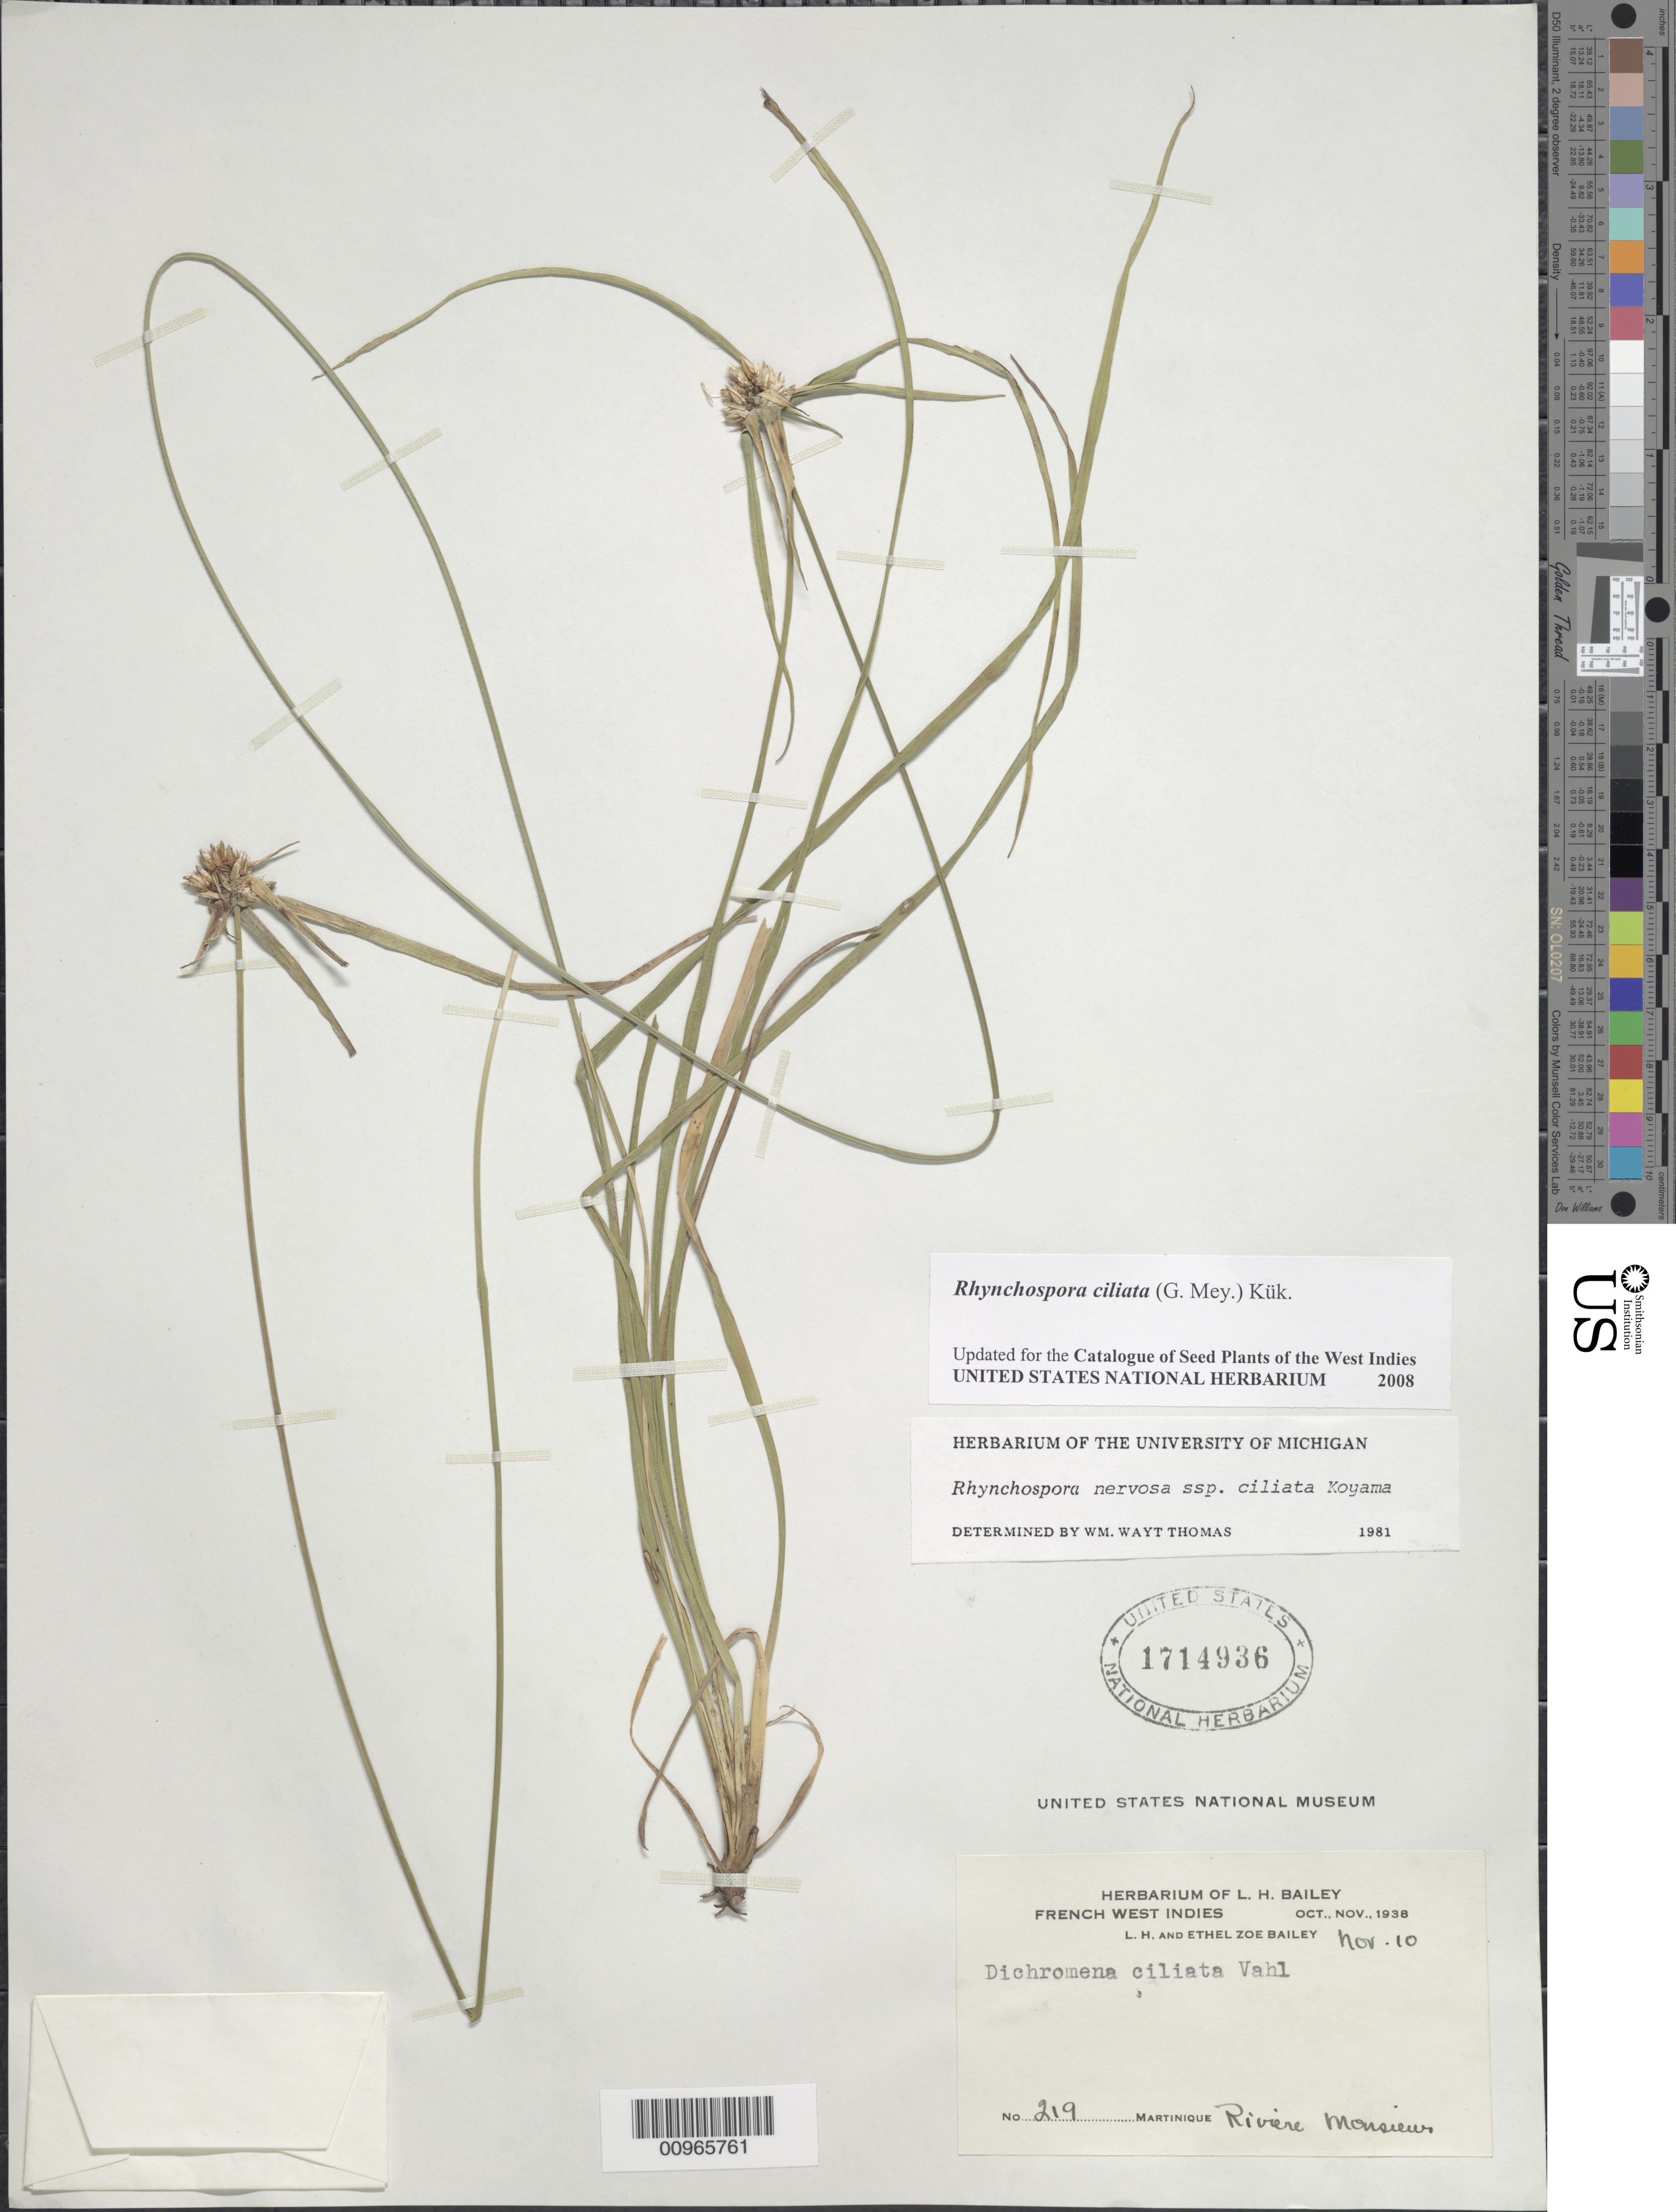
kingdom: Plantae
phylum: Tracheophyta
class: Liliopsida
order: Poales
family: Cyperaceae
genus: Rhynchospora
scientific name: Rhynchospora ciliata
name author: (G. Mey.) Kük.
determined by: Strong, M. T., (US), Smithsonian Institution - National Museum of Natural History (UNITED STATES)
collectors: L. H. Bailey & E. Z. Bailey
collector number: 219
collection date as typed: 10 Nov 1938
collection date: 1938-11-10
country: Martinique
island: Martinique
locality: Rivière Monsieur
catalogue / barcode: US 1714936